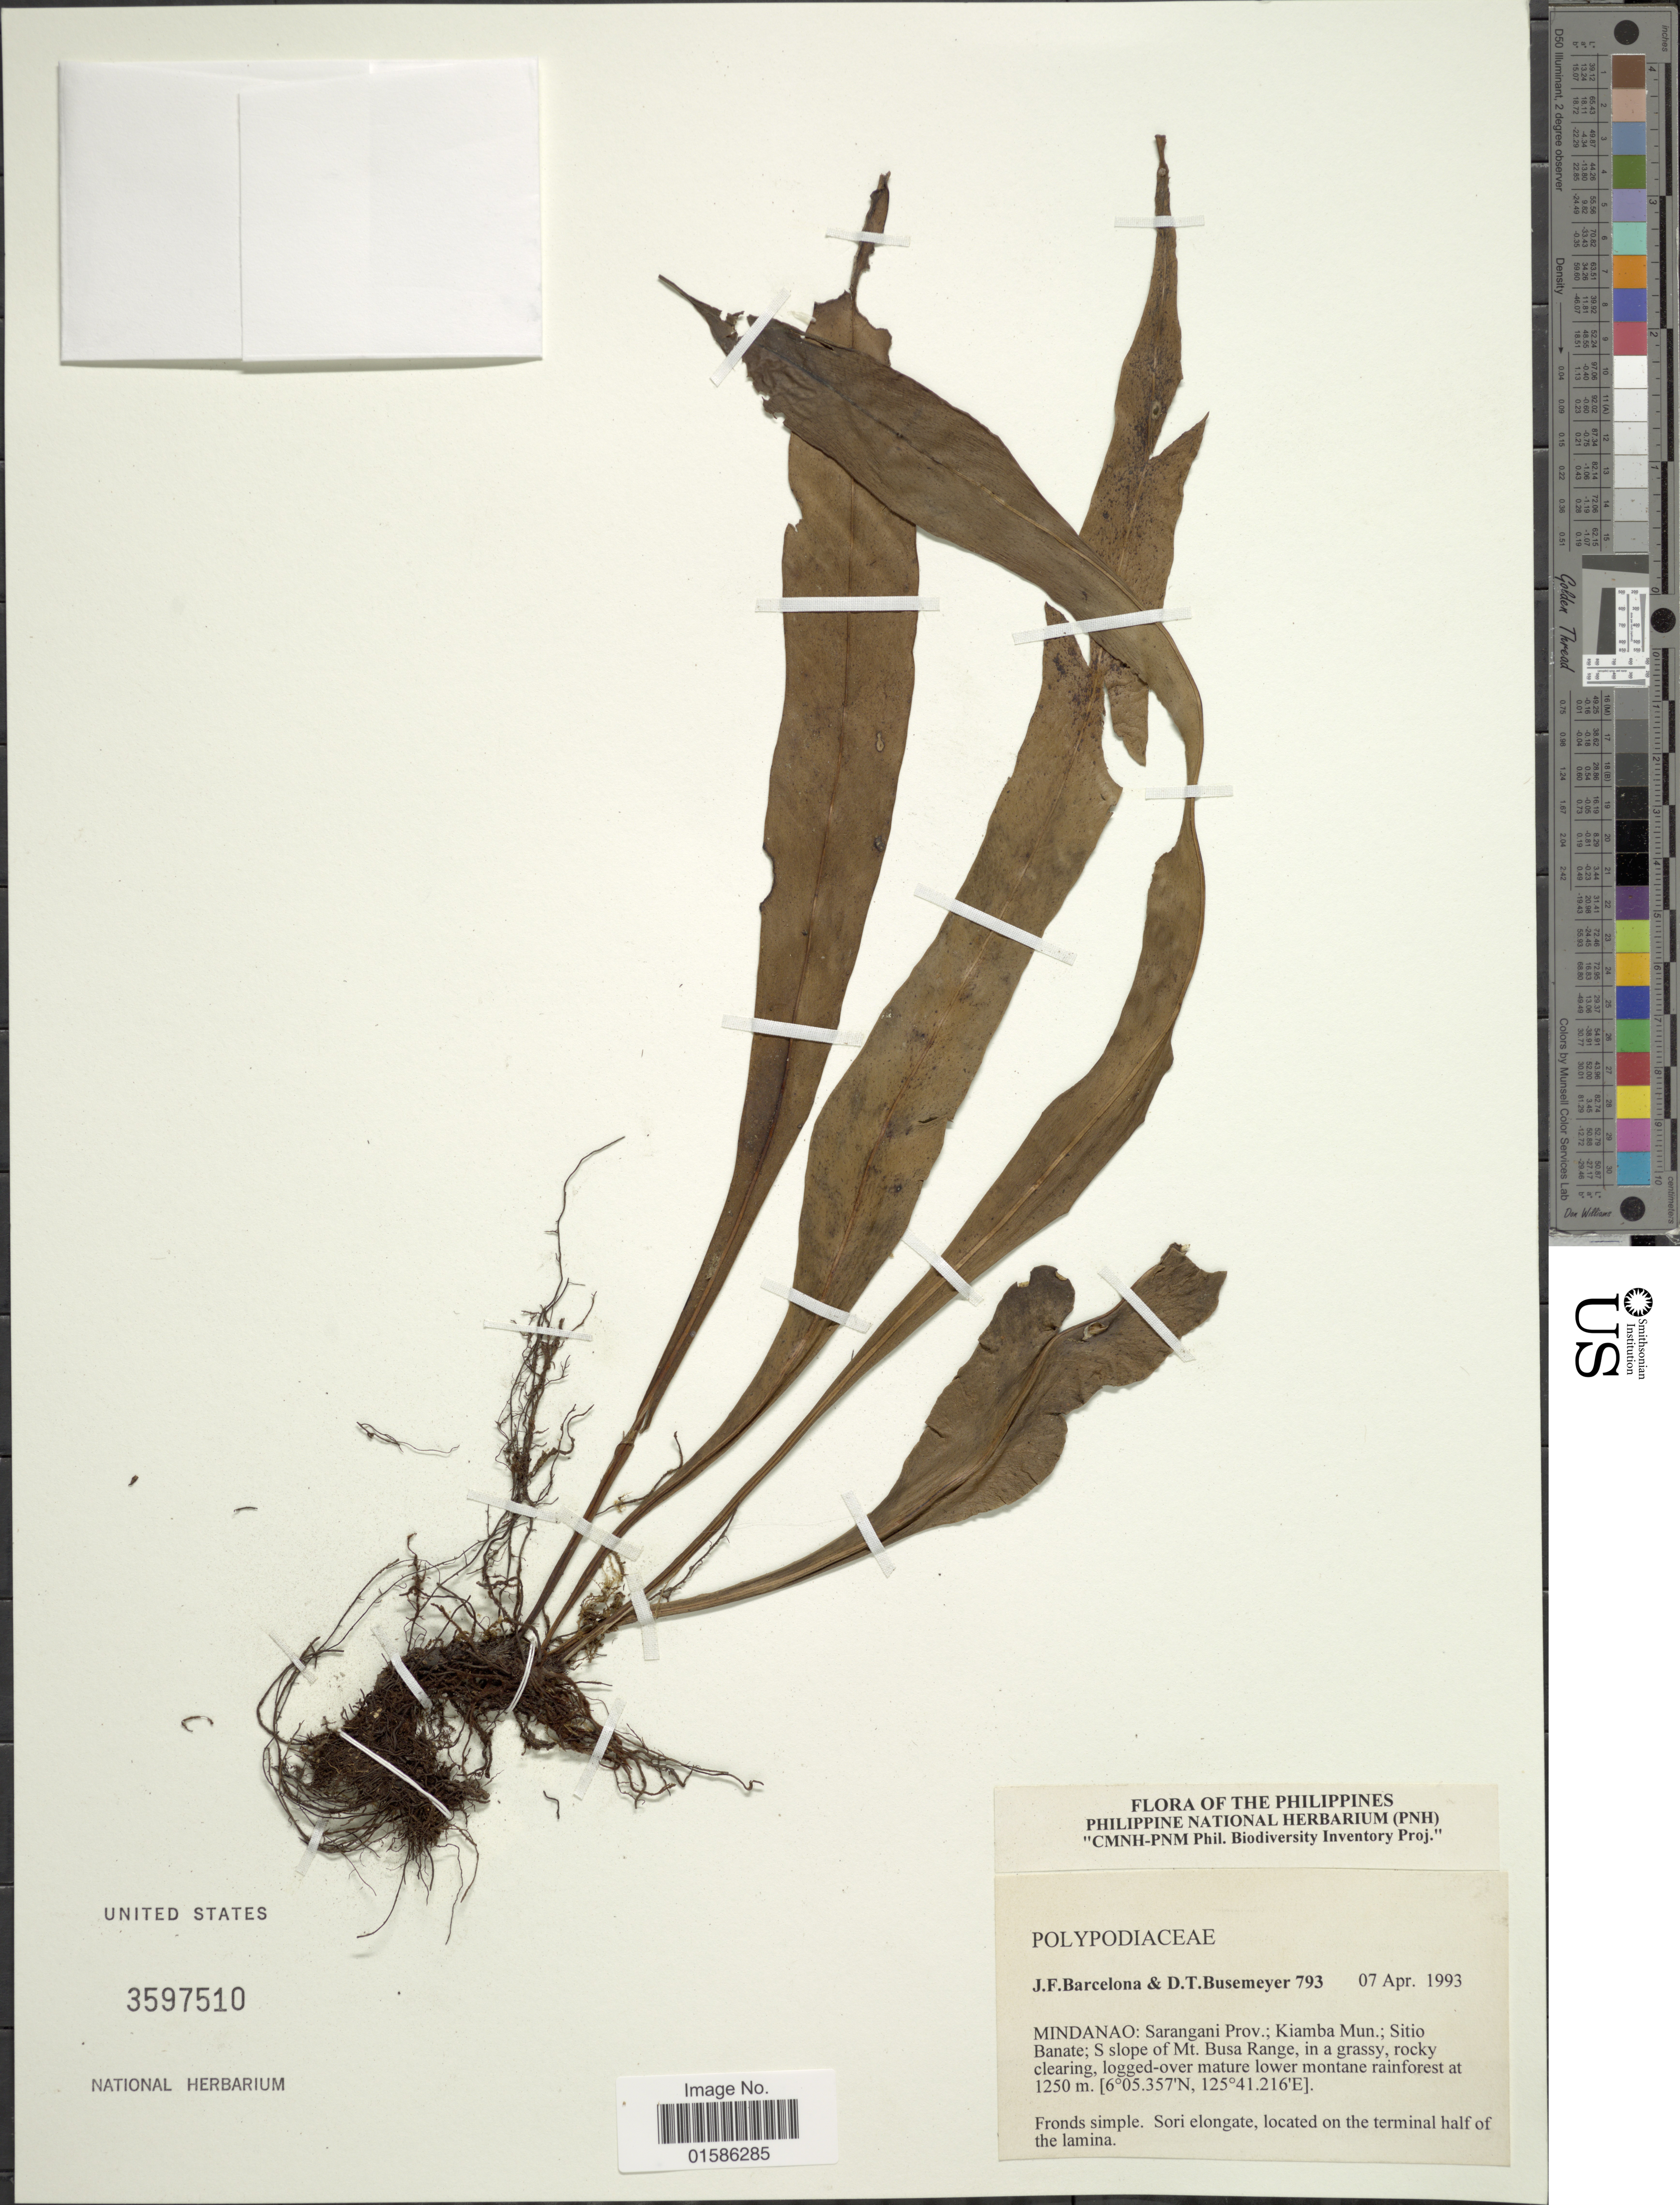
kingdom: Plantae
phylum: Tracheophyta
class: Polypodiopsida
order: Polypodiales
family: Polypodiaceae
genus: Microsorum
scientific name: Microsorum heterocarpum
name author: (Blume) Ching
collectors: J. F. Barcelona & D. Busemeyer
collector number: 793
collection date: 1993-04-07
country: Philippines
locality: Mindanao: Sarangani Prov; Kiamba Mun; Sitio Banate; S slope of Mt Busa Range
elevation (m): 1250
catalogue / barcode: US 3597510